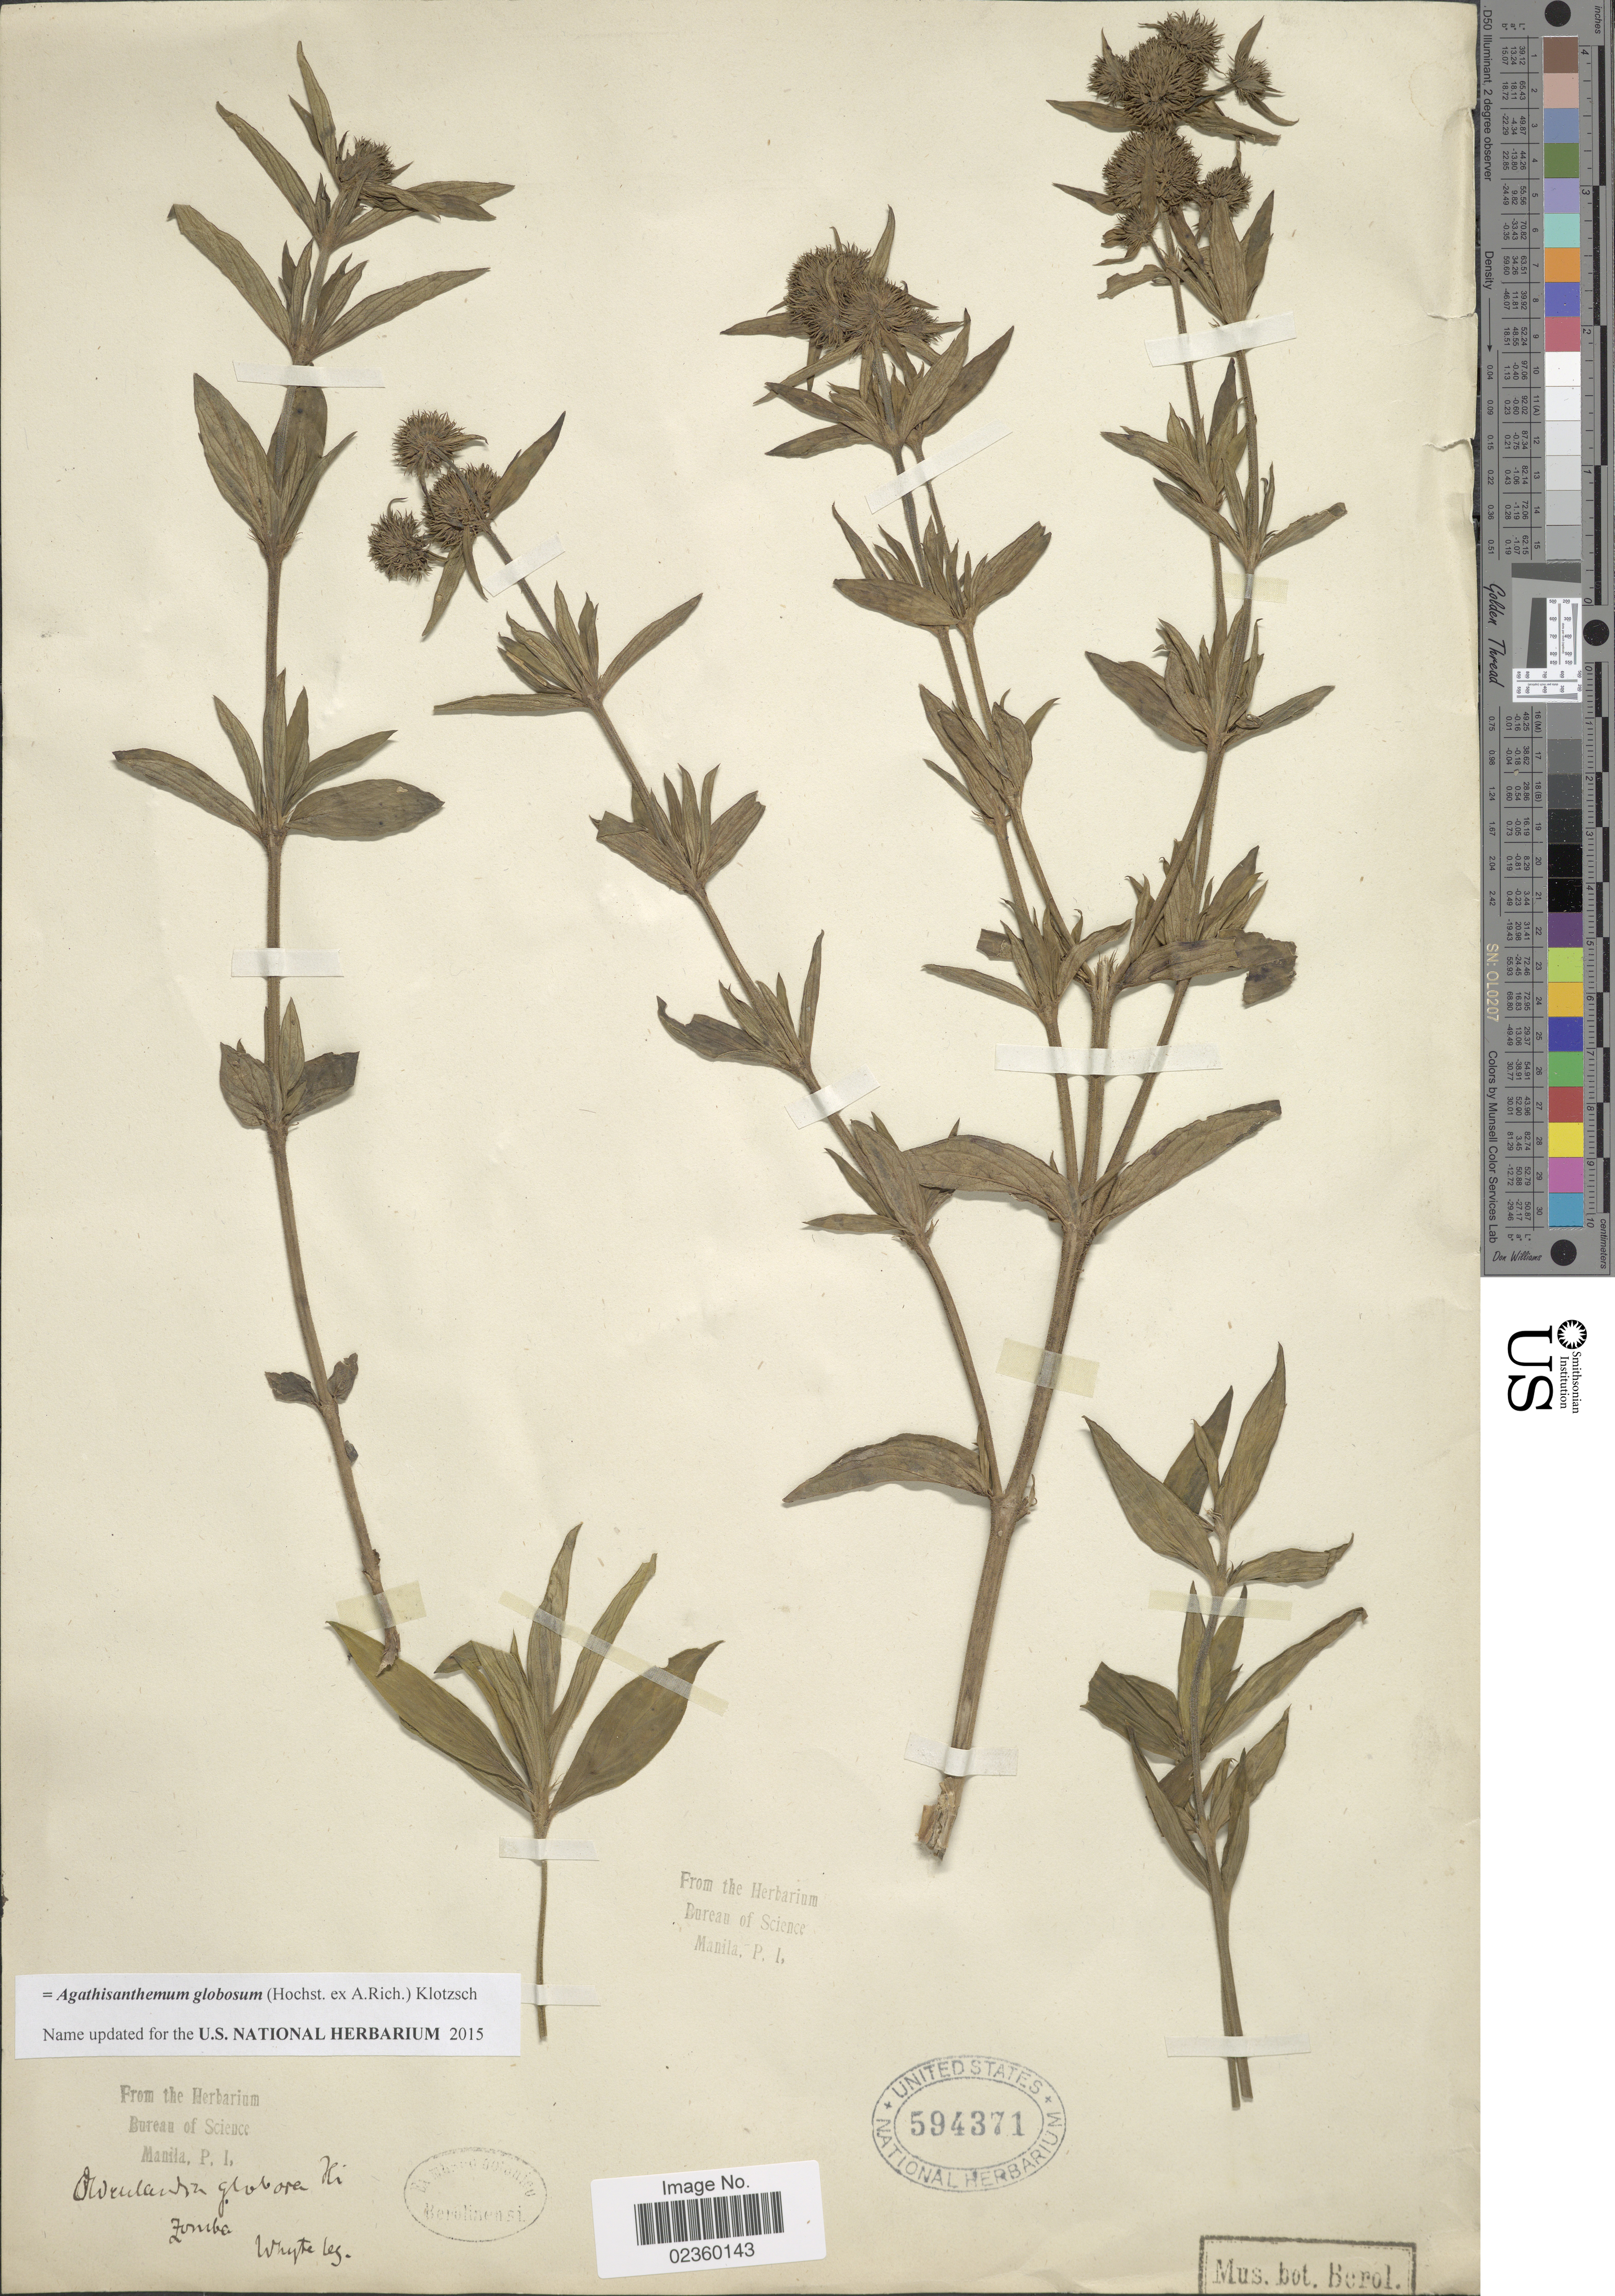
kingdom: Plantae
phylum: Tracheophyta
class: Magnoliopsida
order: Gentianales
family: Rubiaceae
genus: Agathisanthemum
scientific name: Agathisanthemum globosum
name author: (Hochst. ex A. Rich.) Klotzsch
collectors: A. Whyte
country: Malawi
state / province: Southern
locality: Zomba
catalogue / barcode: US 594371